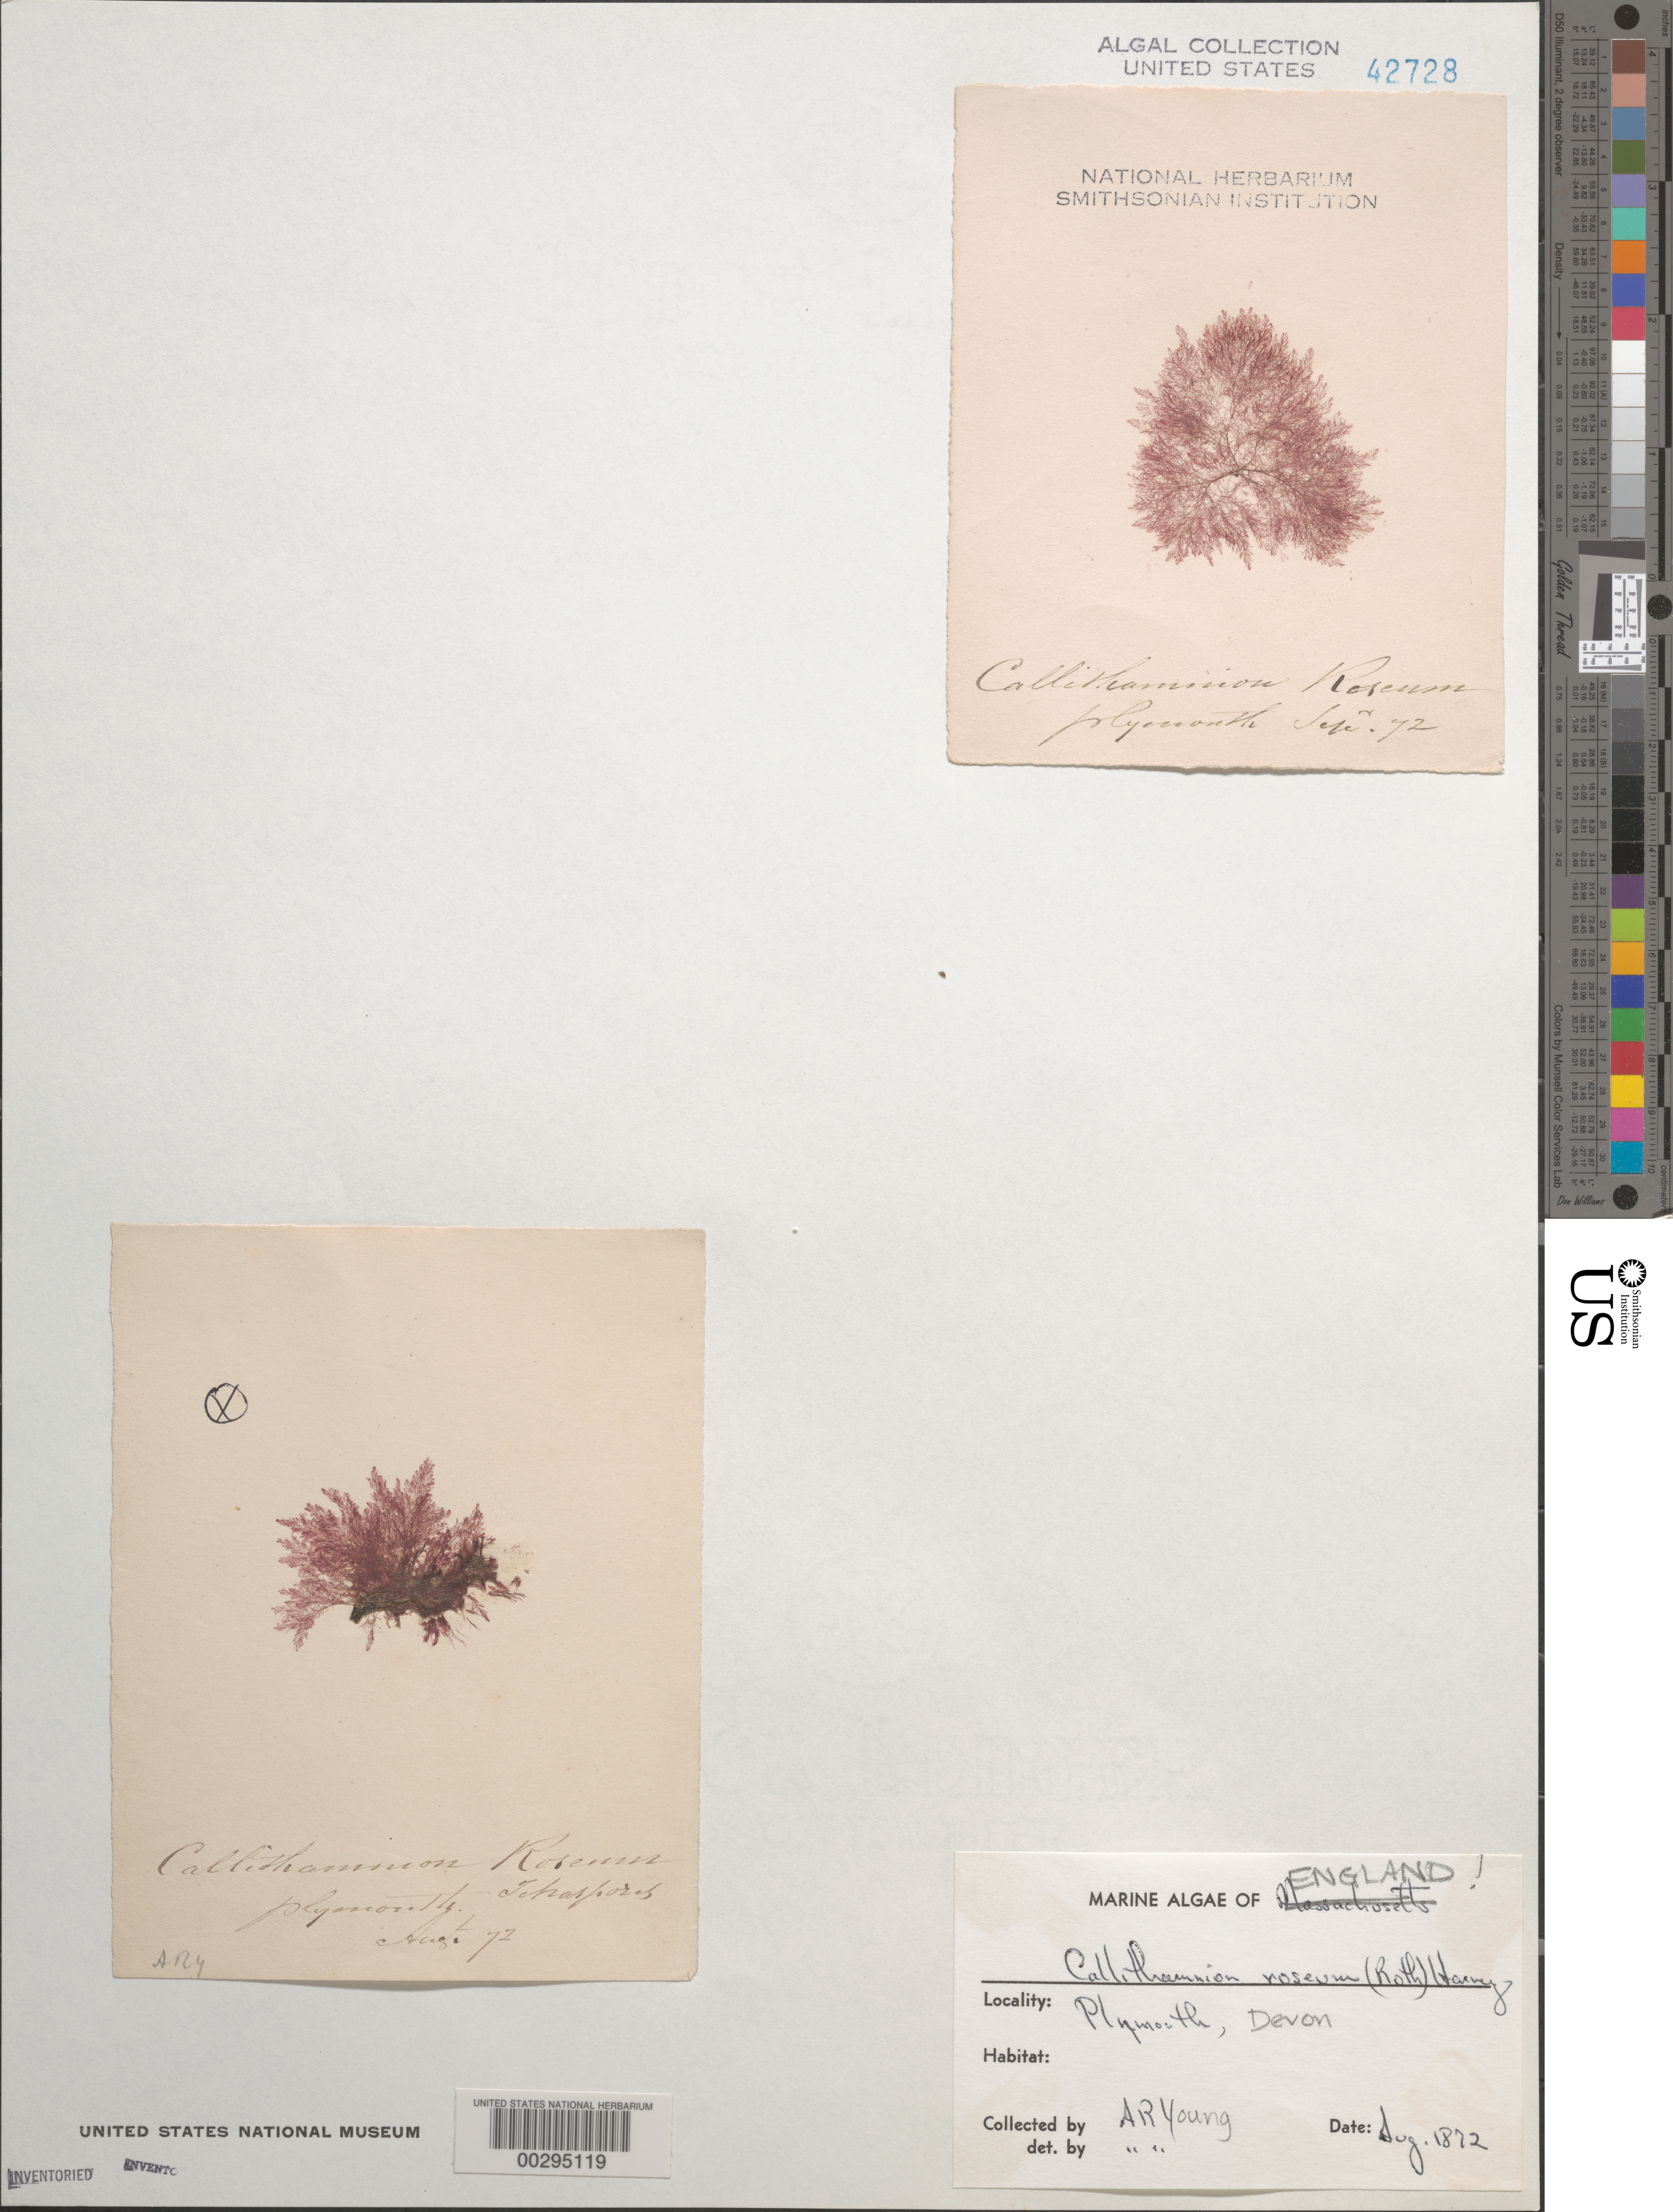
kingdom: Plantae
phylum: Rhodophyta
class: Florideophyceae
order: Ceramiales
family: Callithamniaceae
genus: Gaillona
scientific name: Gaillona rosea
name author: (Roth) A. Athanasiadis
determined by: Algae name updating Project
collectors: A. Young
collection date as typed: Aug 1872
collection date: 1872-08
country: United Kingdom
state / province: England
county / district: Devon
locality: Plymouth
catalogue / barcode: US 42728